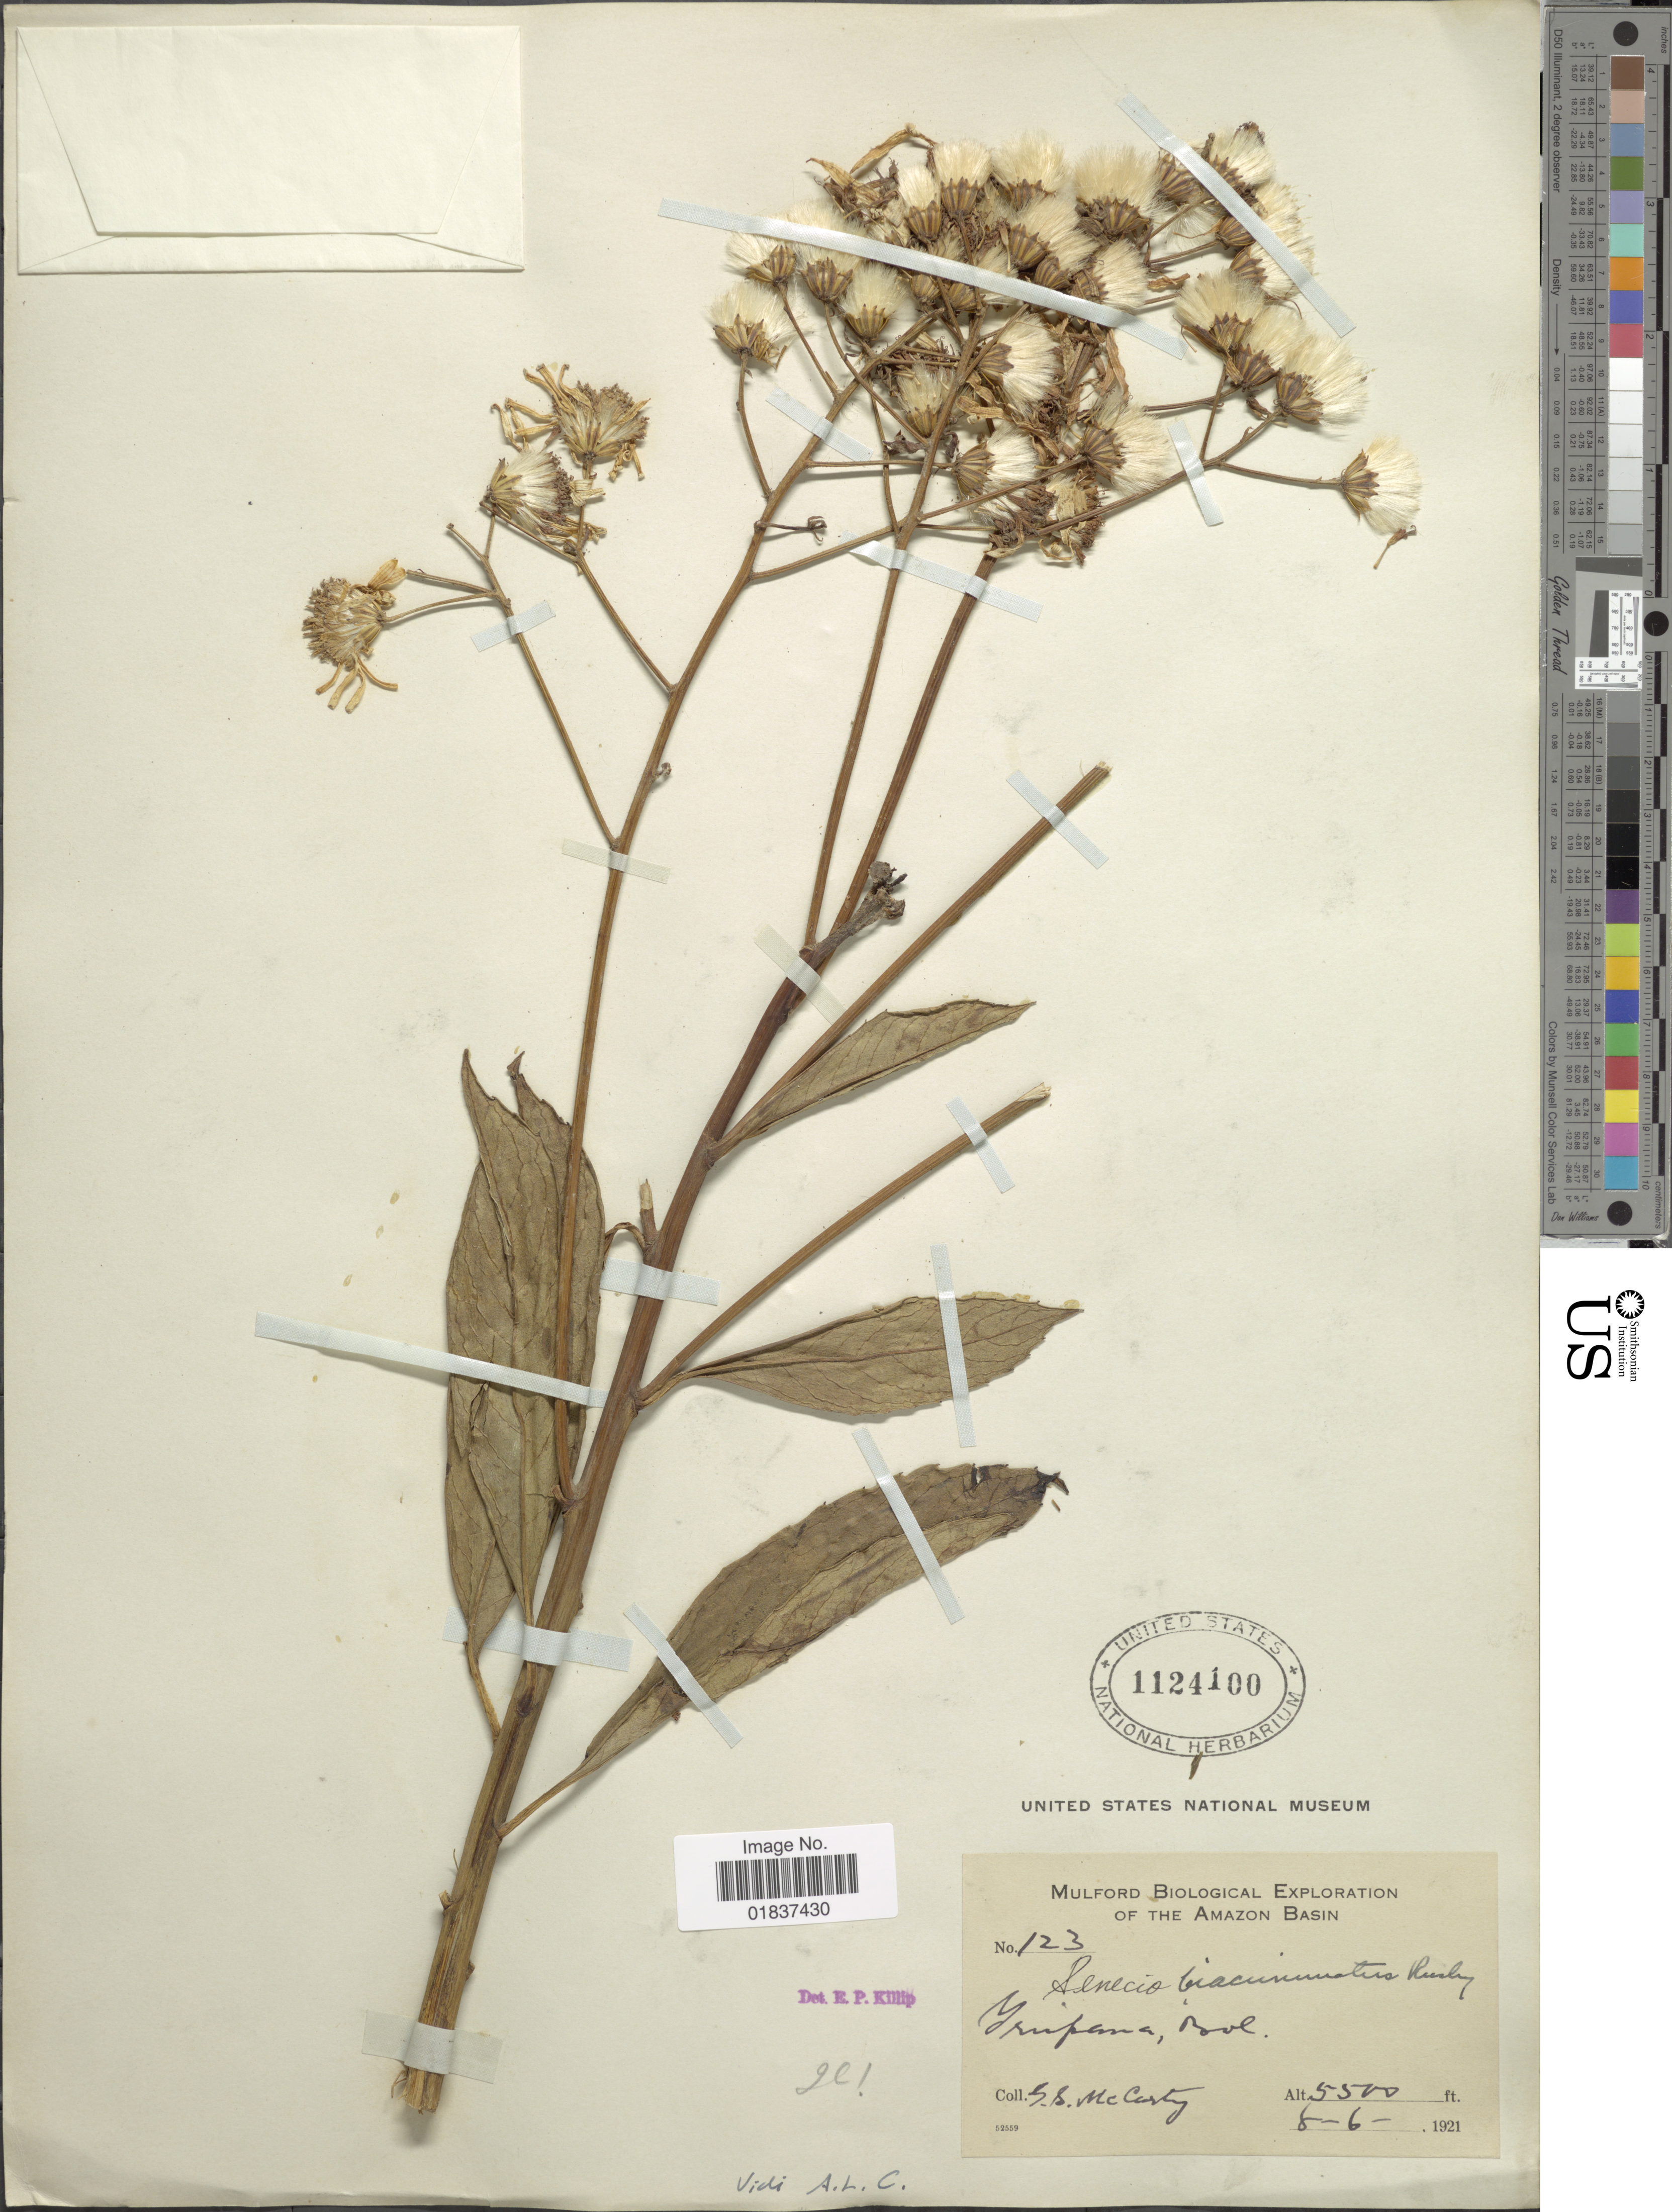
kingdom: Plantae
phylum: Tracheophyta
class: Magnoliopsida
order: Asterales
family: Asteraceae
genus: Dendrophorbium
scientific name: Dendrophorbium biacuminatum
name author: (Rusby) C. Jeffrey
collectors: G. McCarty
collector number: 123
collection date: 1921-06-08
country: Bolivia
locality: Irupana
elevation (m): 1676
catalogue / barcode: US 1124100